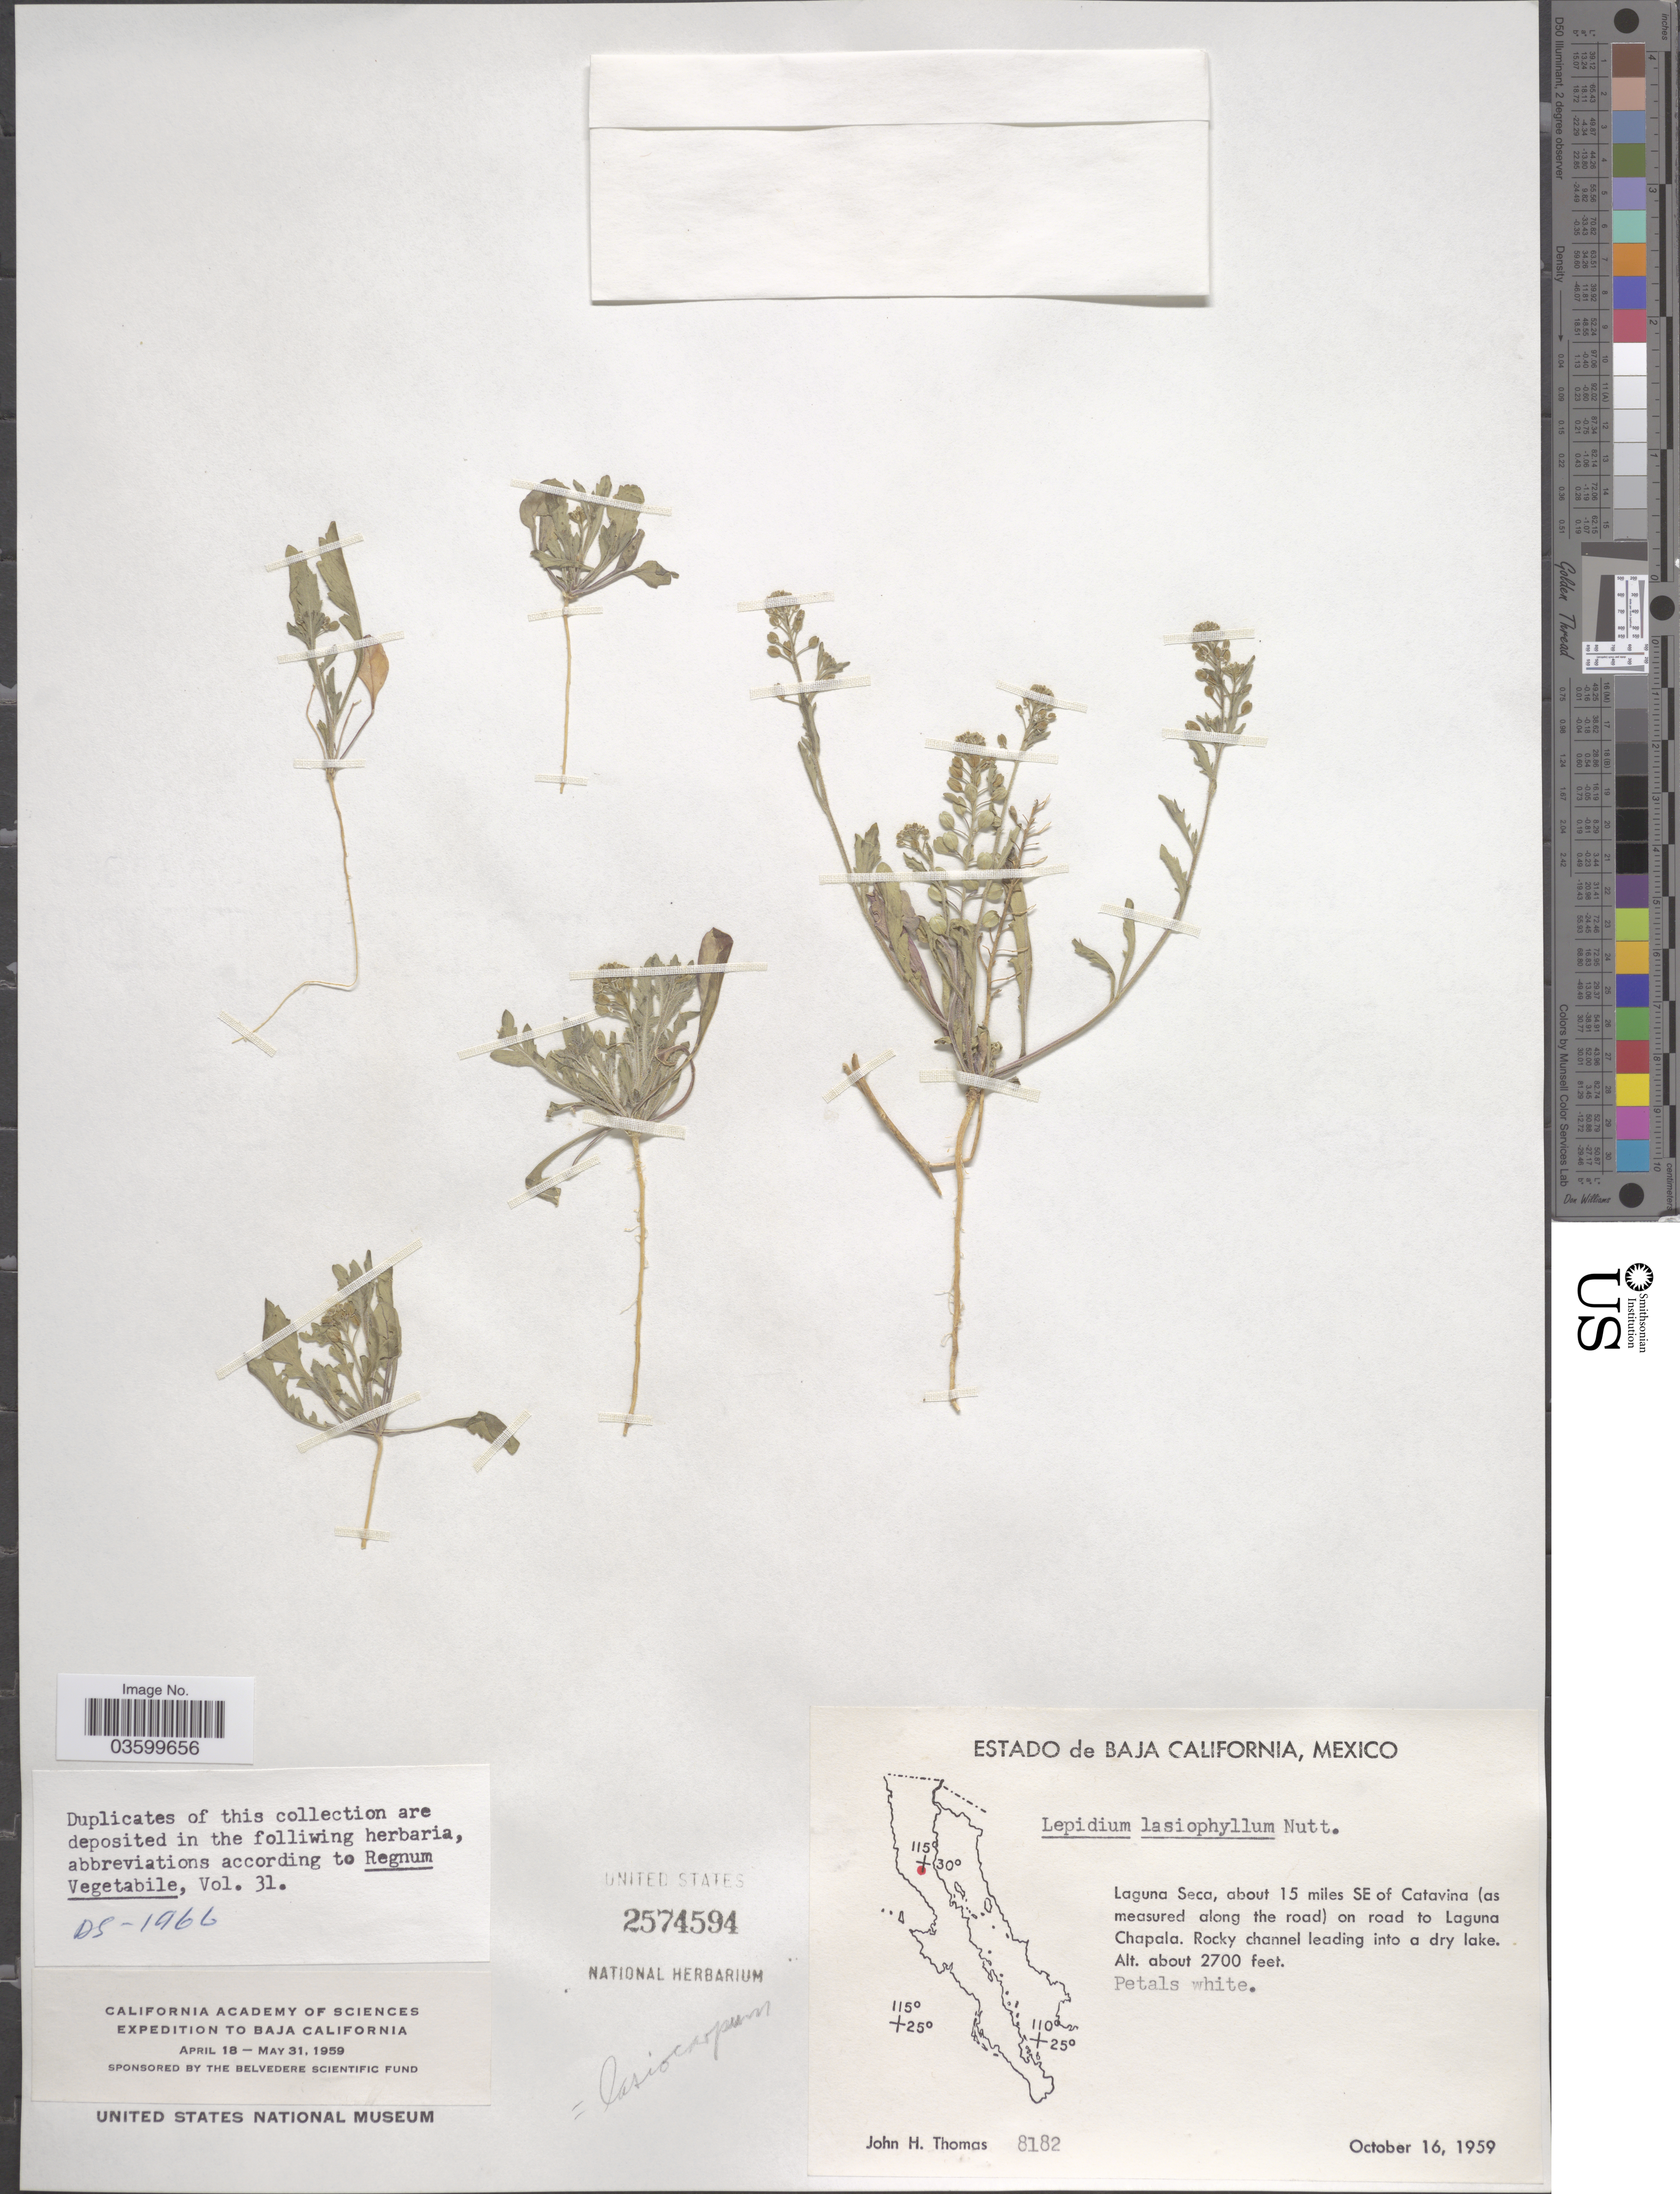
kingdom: Plantae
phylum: Tracheophyta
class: Magnoliopsida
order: Brassicales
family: Brassicaceae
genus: Lepidium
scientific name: Lepidium lasiocarpum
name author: Nutt.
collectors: J. H. Thomas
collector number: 8182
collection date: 1959-10-16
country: Mexico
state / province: Baja California Norte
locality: Laguna Seca, about 15 miles SE of Catavina (as measured along the road) on road to Laguna Chapala.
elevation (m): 823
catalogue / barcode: US 2574594